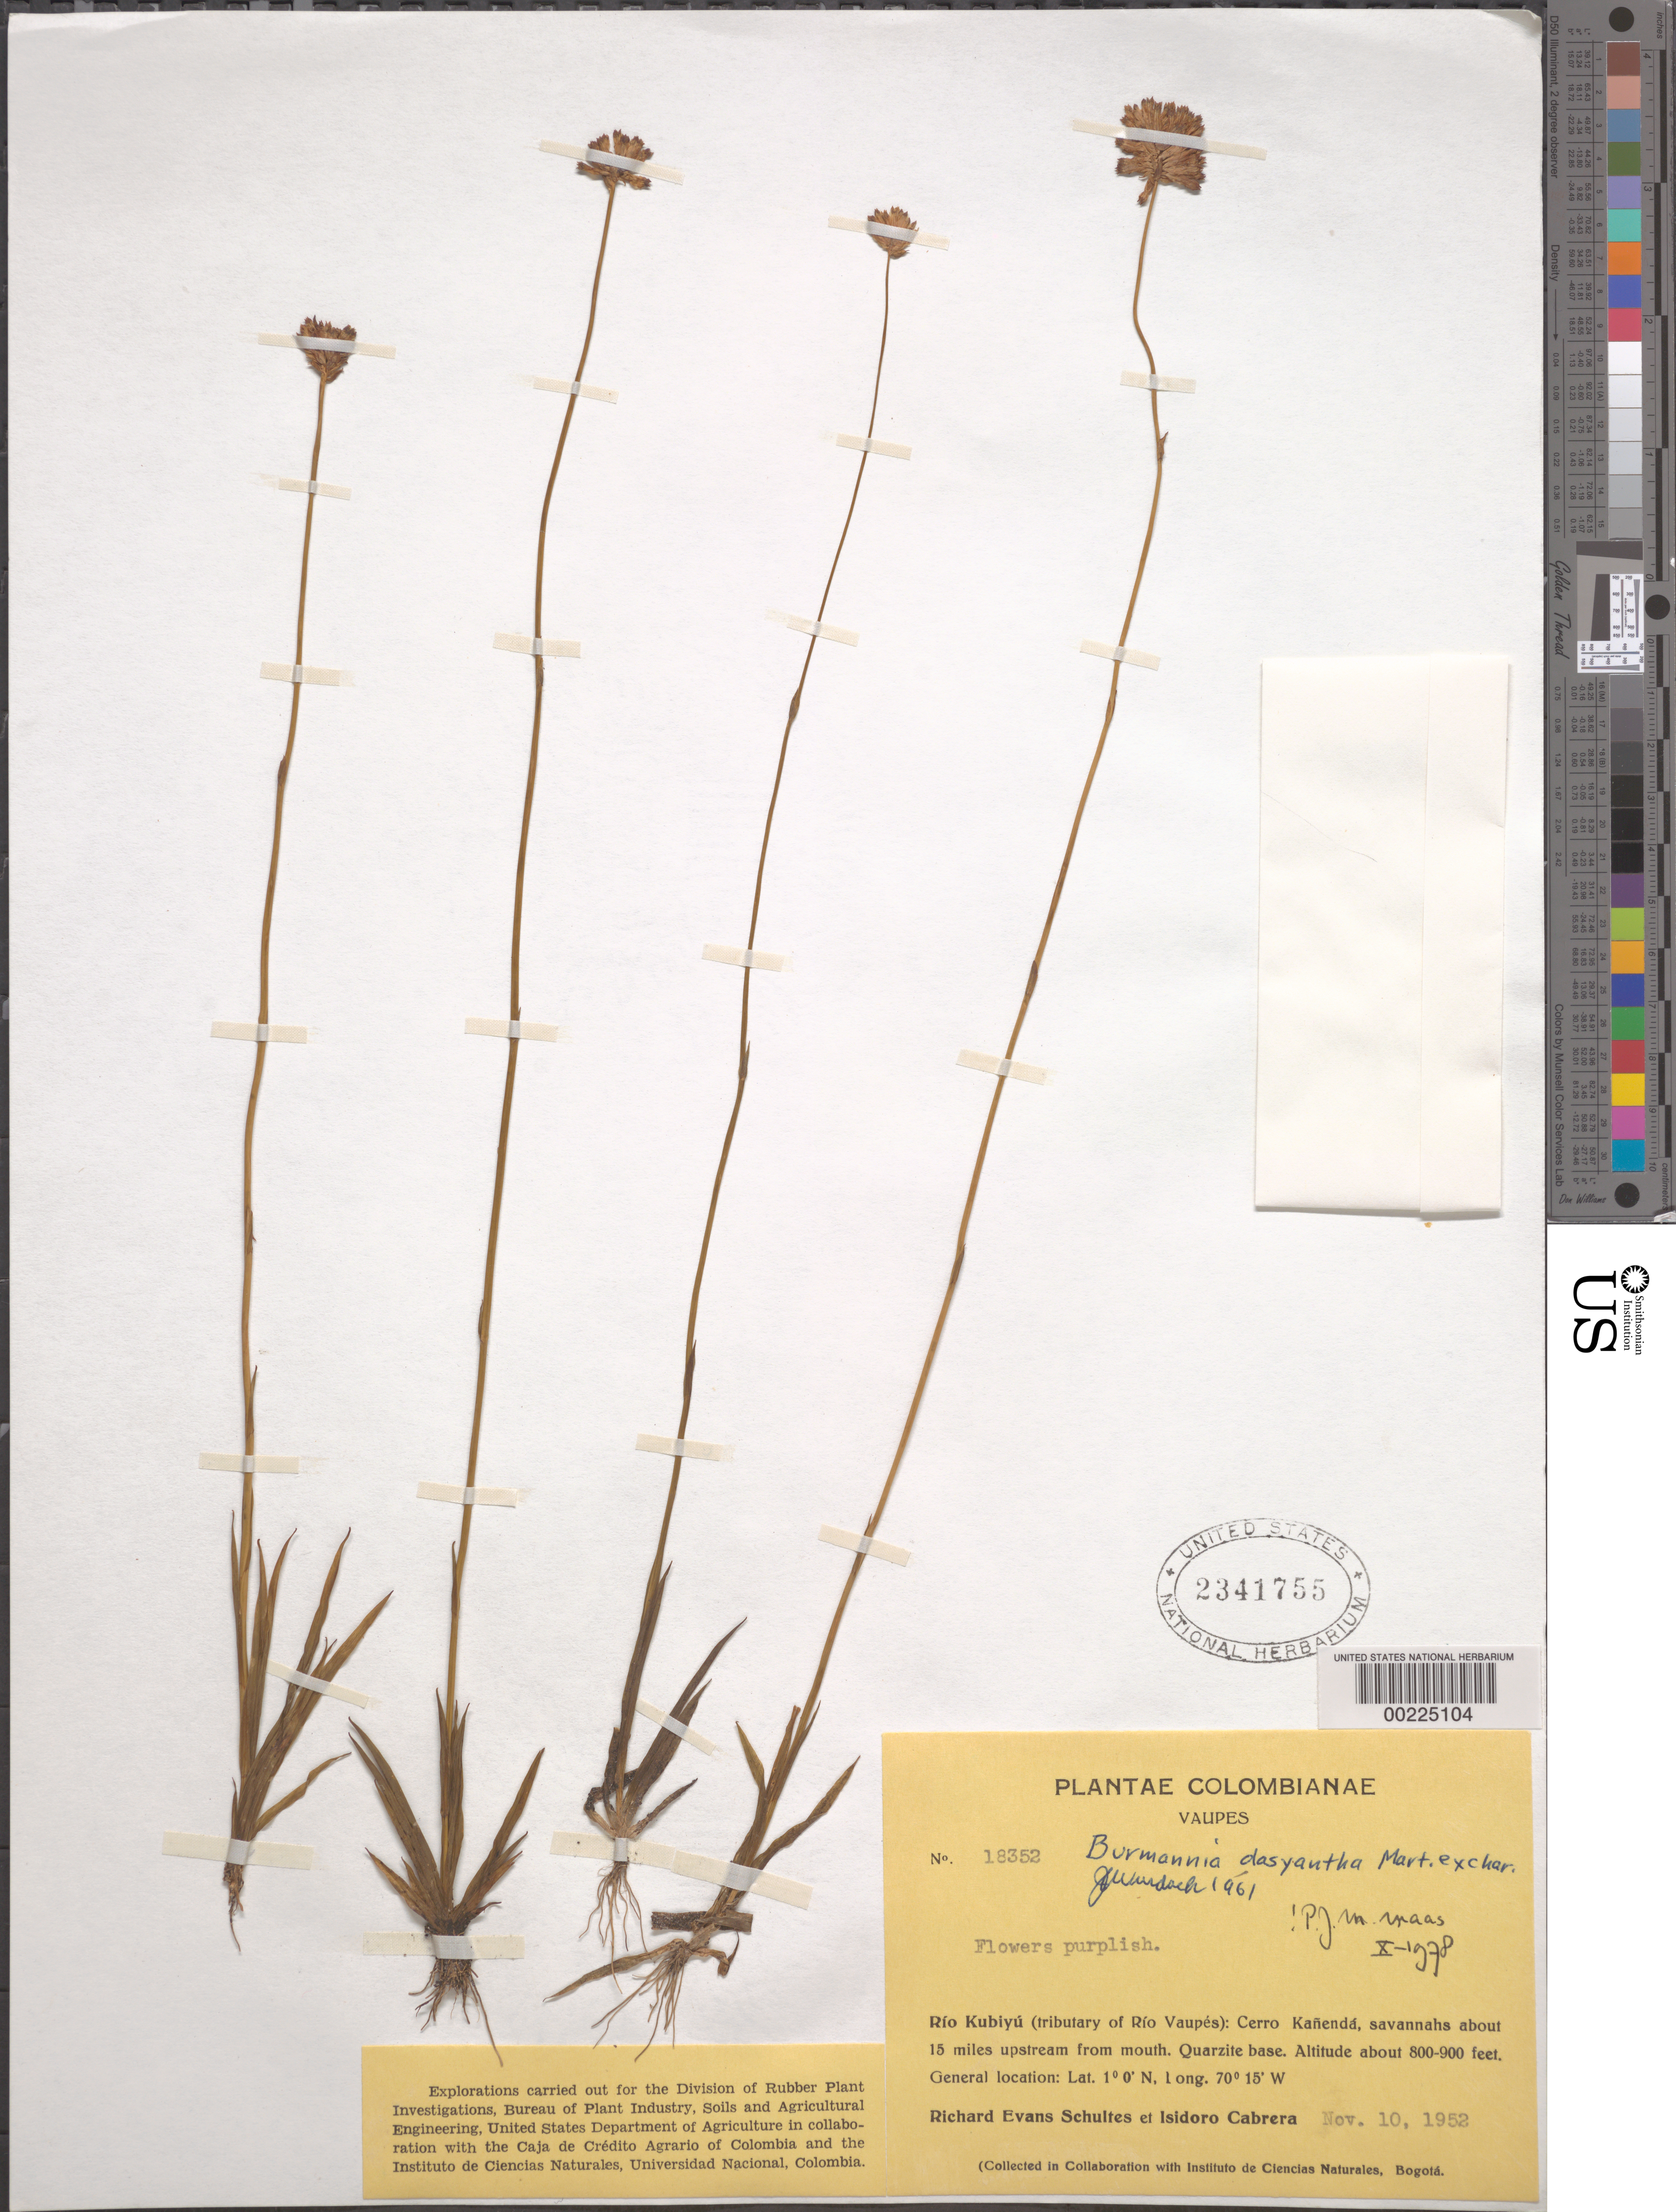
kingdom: Plantae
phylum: Tracheophyta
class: Liliopsida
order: Dioscoreales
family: Burmanniaceae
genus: Burmannia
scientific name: Burmannia dasyantha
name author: Mart.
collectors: R. E. Schultes & I. Cabrera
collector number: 18352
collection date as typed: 10 Nov 1952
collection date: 1952-11-10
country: Colombia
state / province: Vaupés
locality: Rio Kubiyu (tributary of Rio Vaupes): Cerro Kanenda about 15 mi upstream from mouth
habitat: Savannas; quarzite base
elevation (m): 244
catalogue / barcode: US 2341755